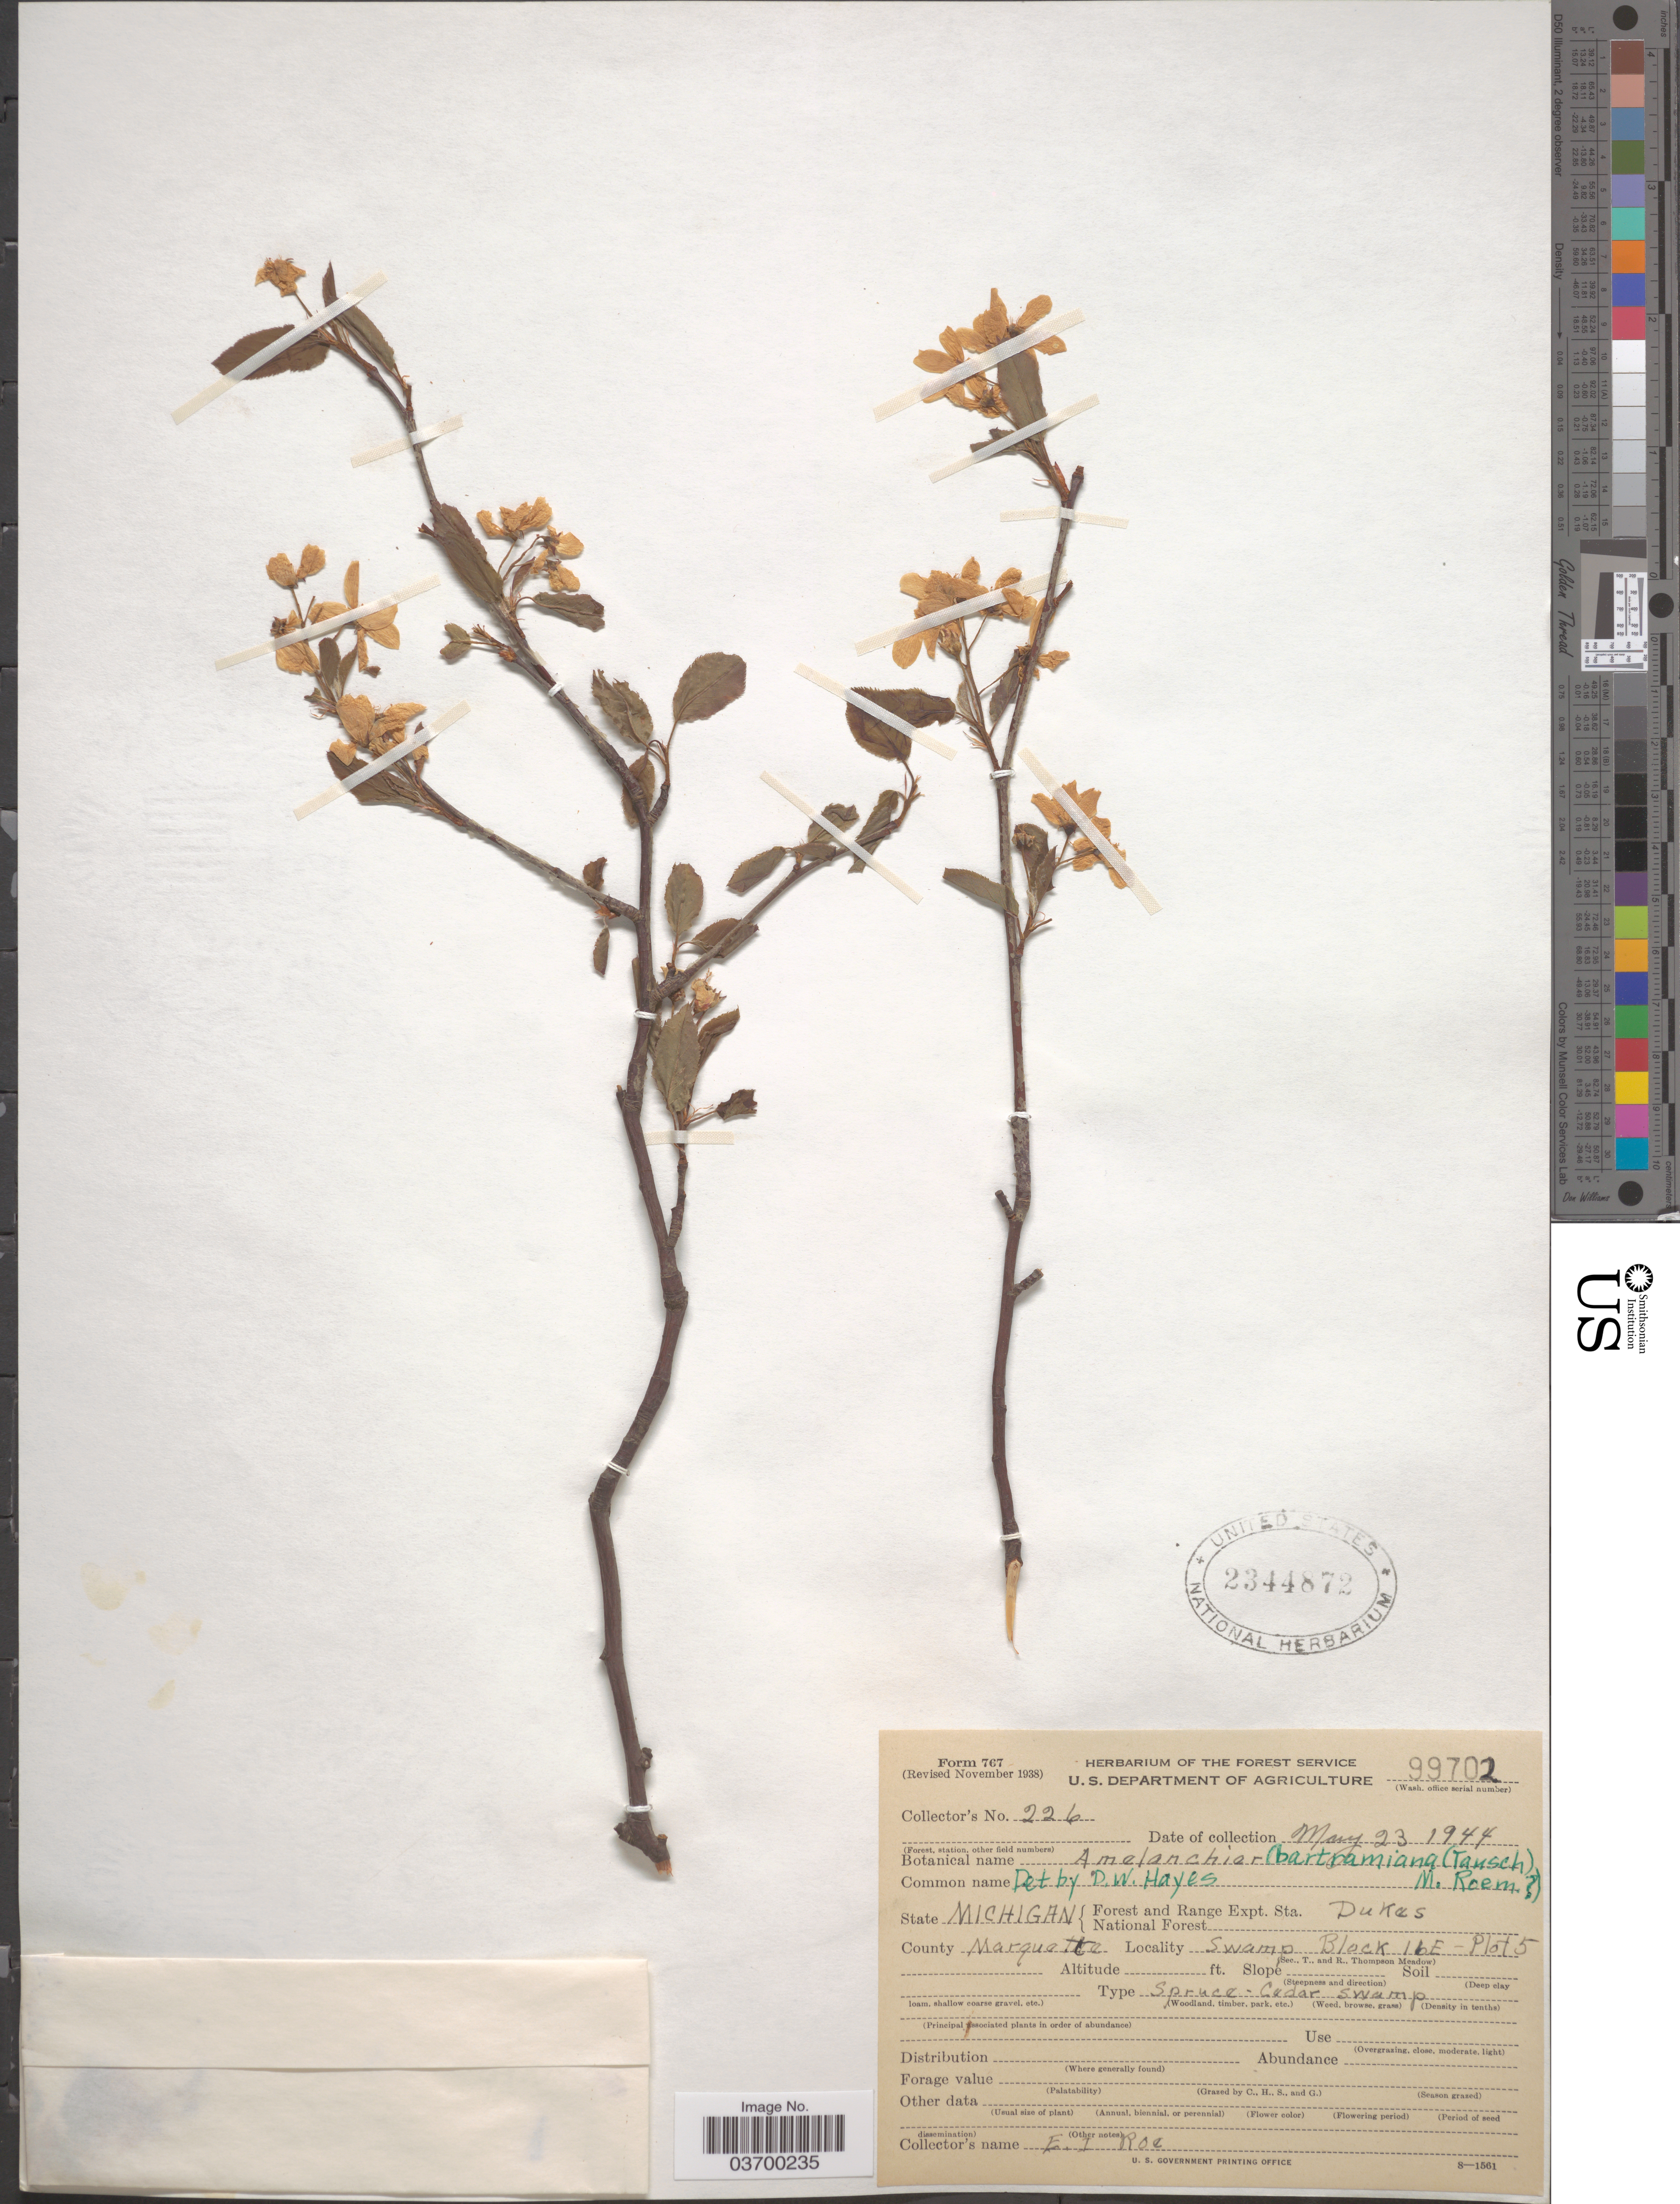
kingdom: Plantae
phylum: Tracheophyta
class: Magnoliopsida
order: Rosales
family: Rosaceae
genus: Amelanchier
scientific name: Amelanchier bartramiana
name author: (Tausch) M. Roem.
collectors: E. Roe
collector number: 226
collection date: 1944-05-23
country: United States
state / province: Michigan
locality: Forest and Range Expt. Sta. Dukes. County Marquette. Swamp Block 16E- Plot 5.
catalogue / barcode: US 2344872